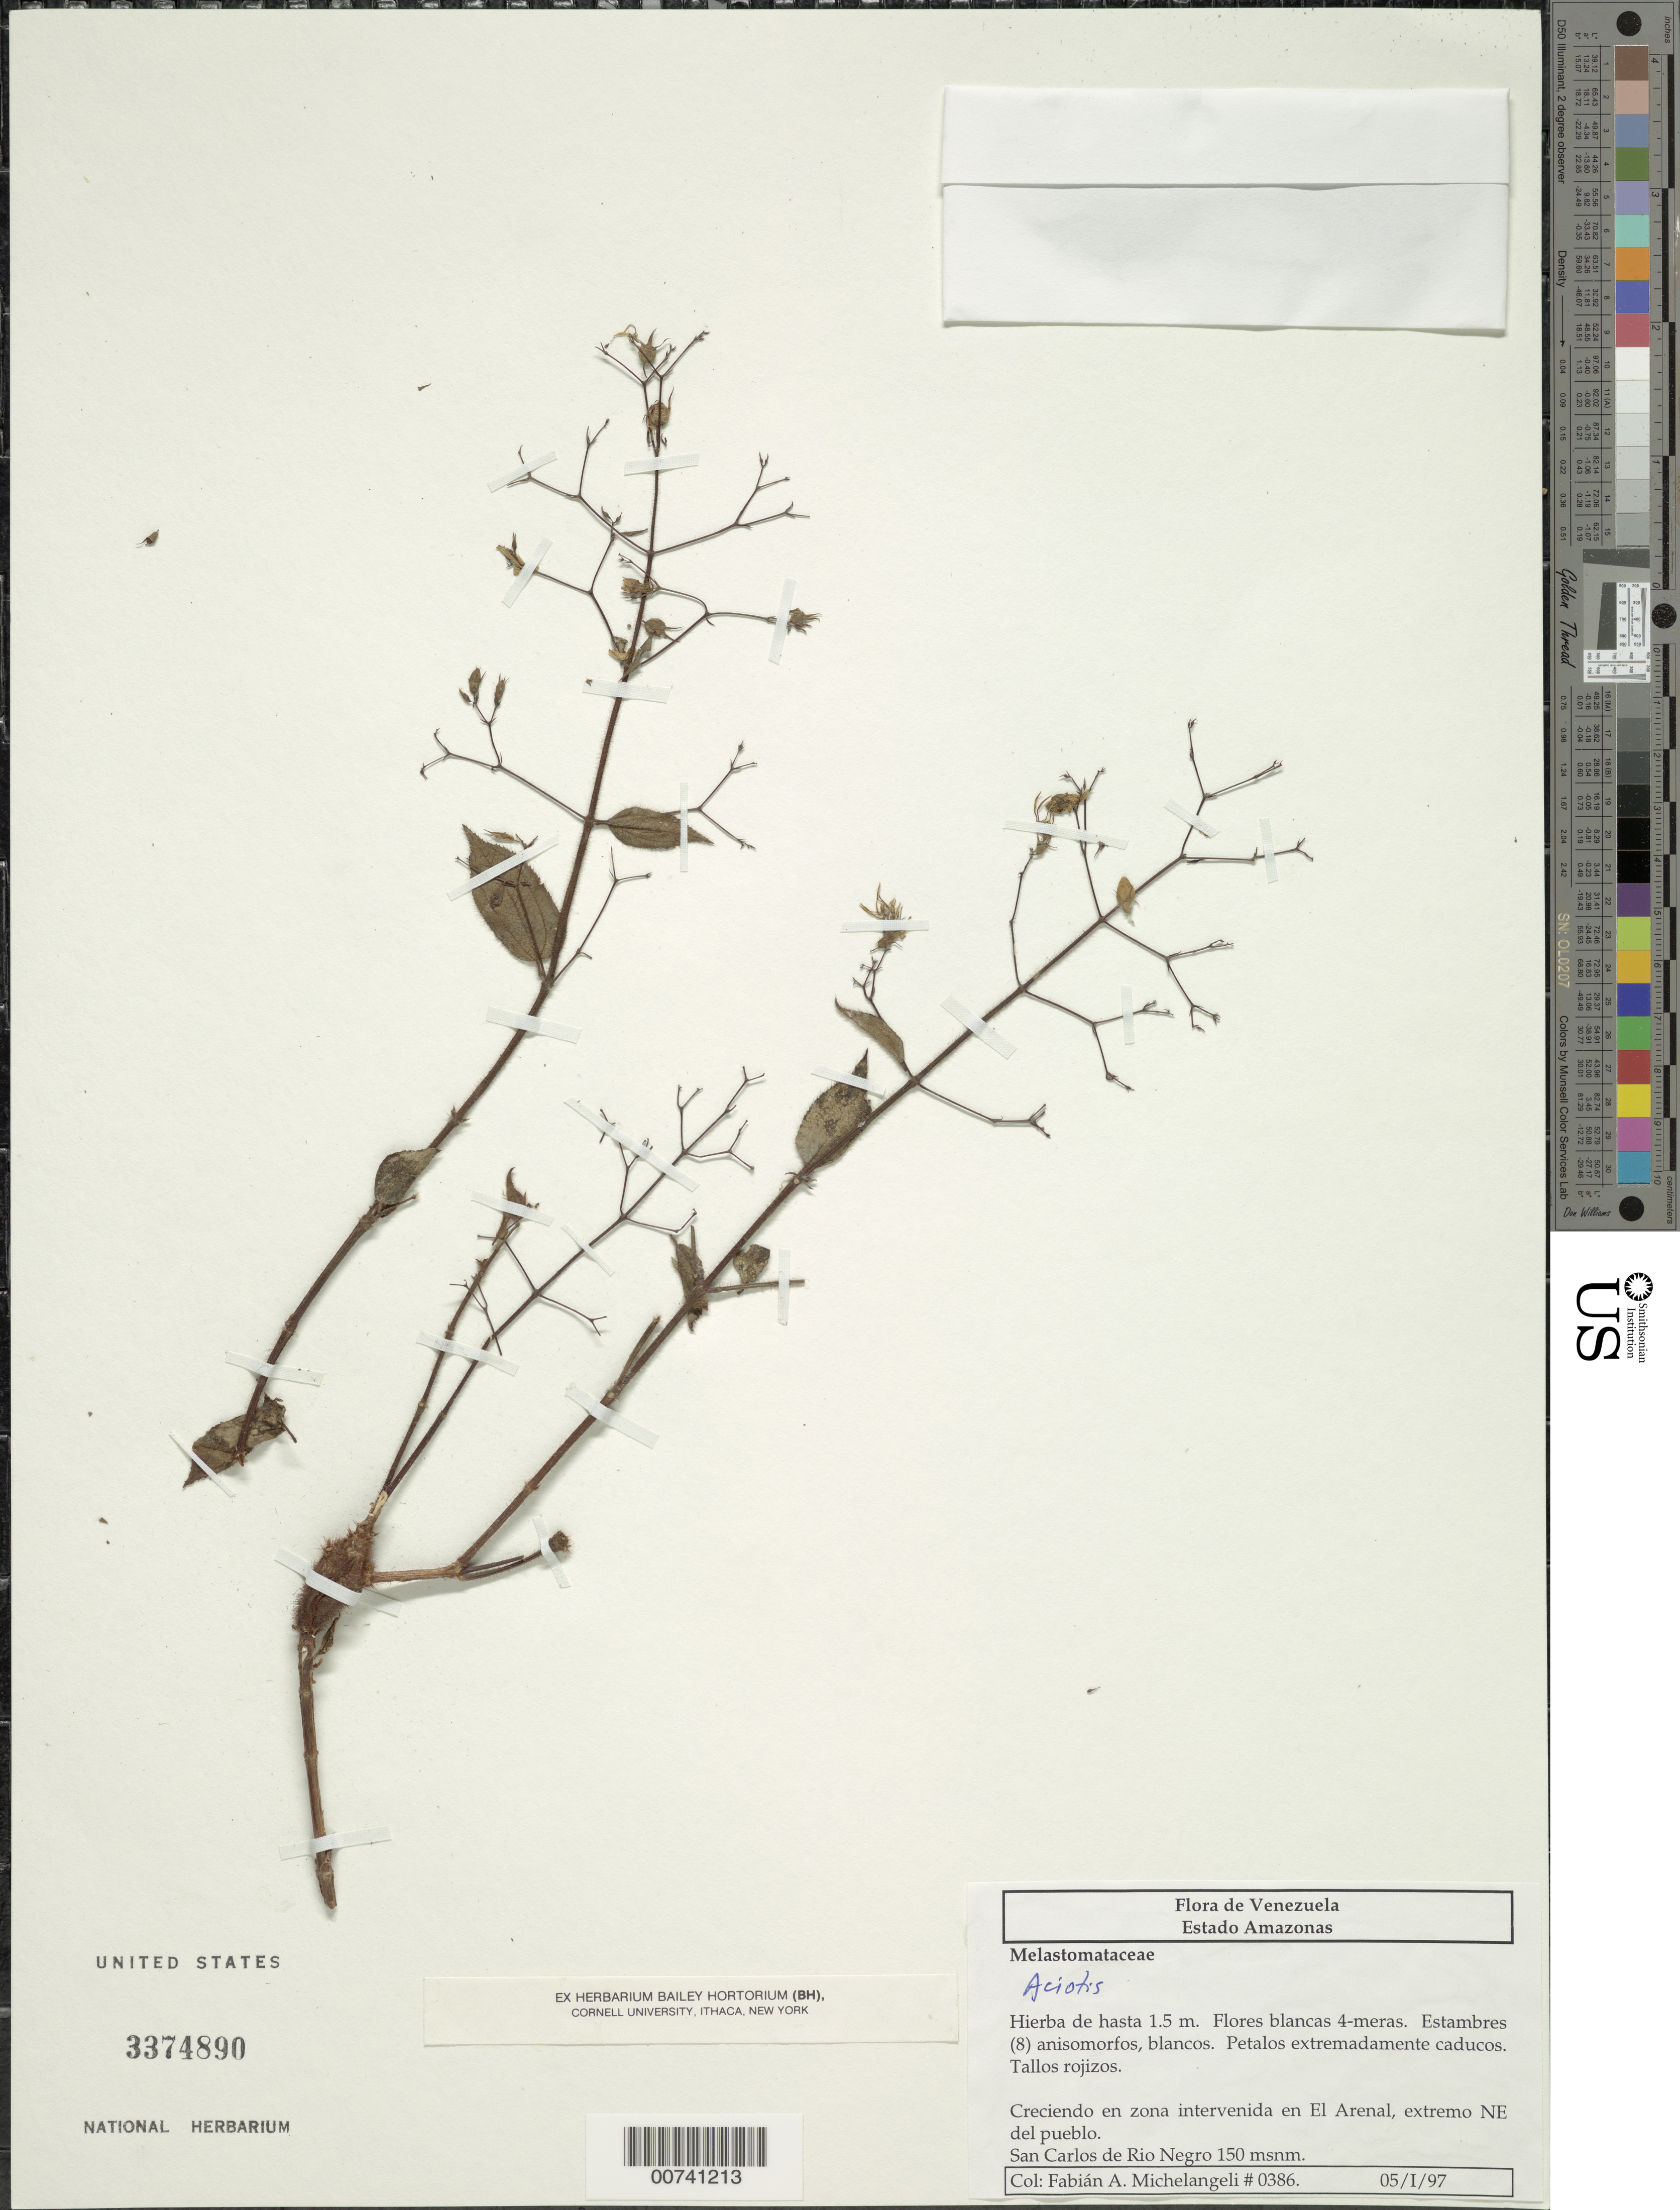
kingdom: Plantae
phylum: Tracheophyta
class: Magnoliopsida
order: Myrtales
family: Melastomataceae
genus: Ernestia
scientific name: Ernestia tenella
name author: (Bonpl.) DC.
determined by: Nunes da Silva, Diego, (RB), Jardim Botanico do Rio de Janeiro - Herbario (BRAZIL)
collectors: F. A. Michelangeli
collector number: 386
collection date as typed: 5-Jan-97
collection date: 1997-01-05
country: Venezuela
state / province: Amazonas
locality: San Carlos de Río Negro, El Arenal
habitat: Creciendo en zona intervenida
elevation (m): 150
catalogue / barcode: US 3374890